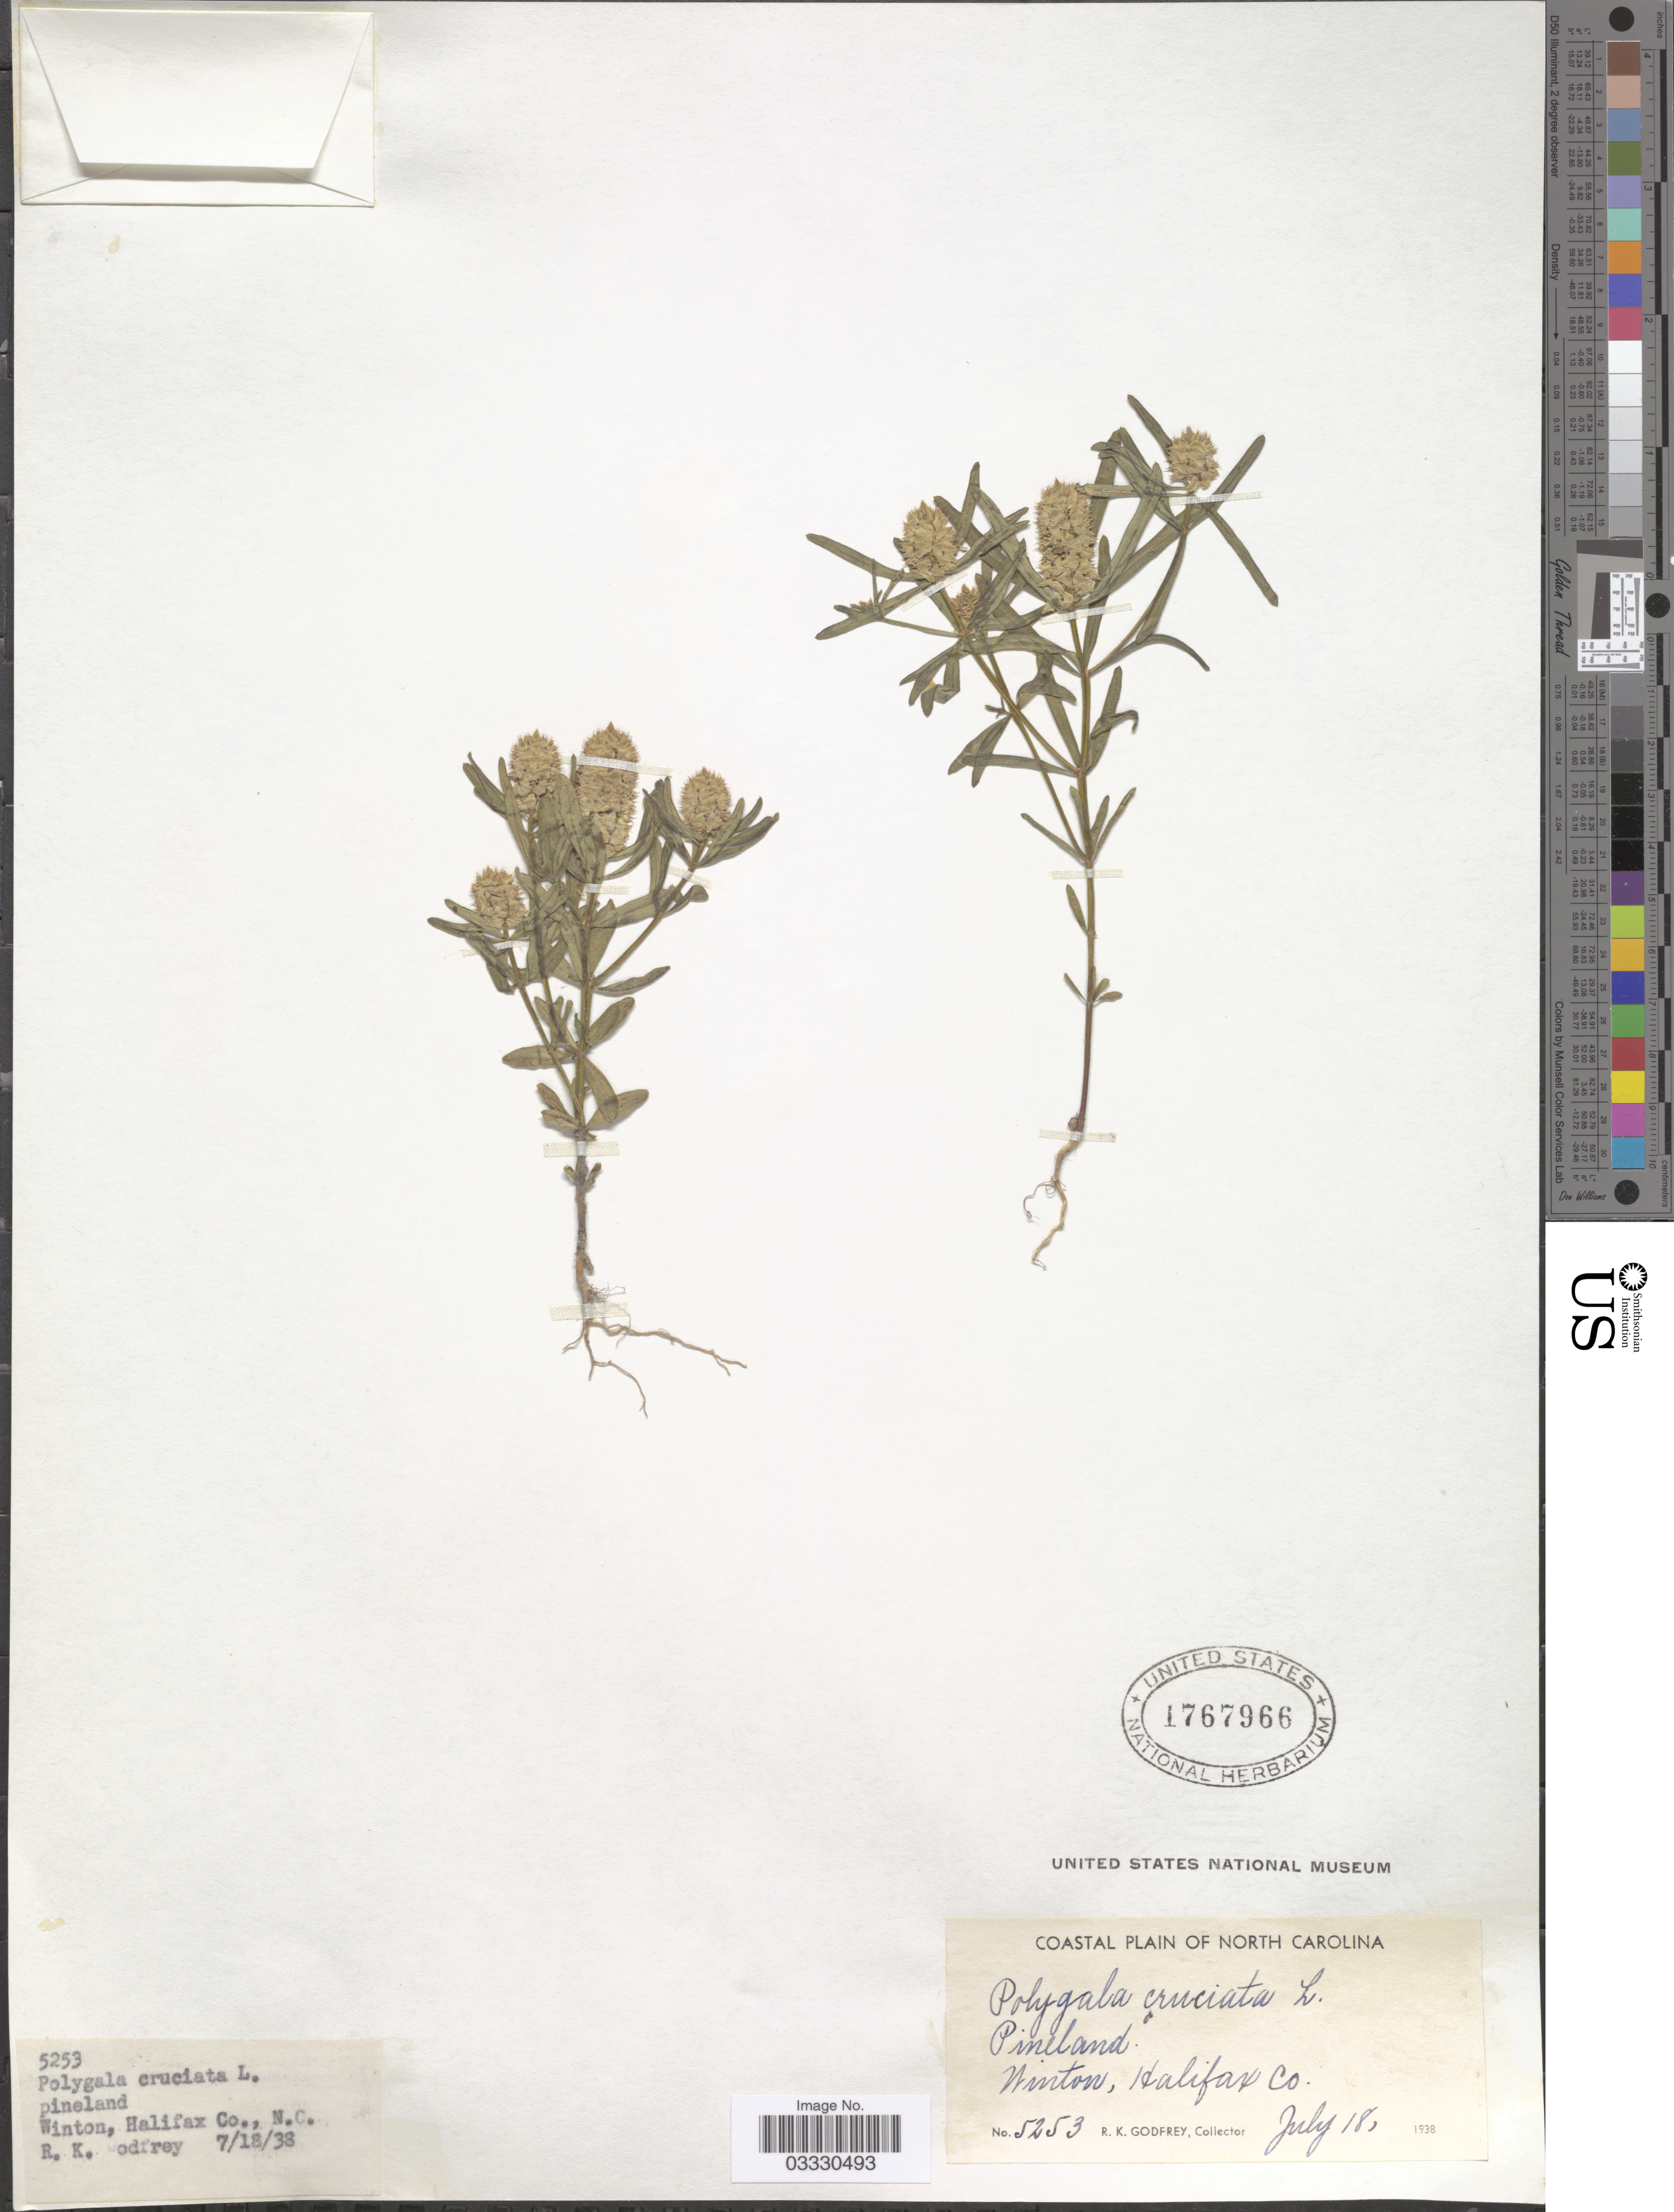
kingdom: Plantae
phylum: Tracheophyta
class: Magnoliopsida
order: Fabales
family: Polygalaceae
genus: Polygala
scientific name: Polygala cruciata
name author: L.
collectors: R. K. Godfrey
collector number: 5253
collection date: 1938-07-18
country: United States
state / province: North Carolina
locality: Coastal plain of North Carolina. Winton, Halifax Co.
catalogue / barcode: US 1767966